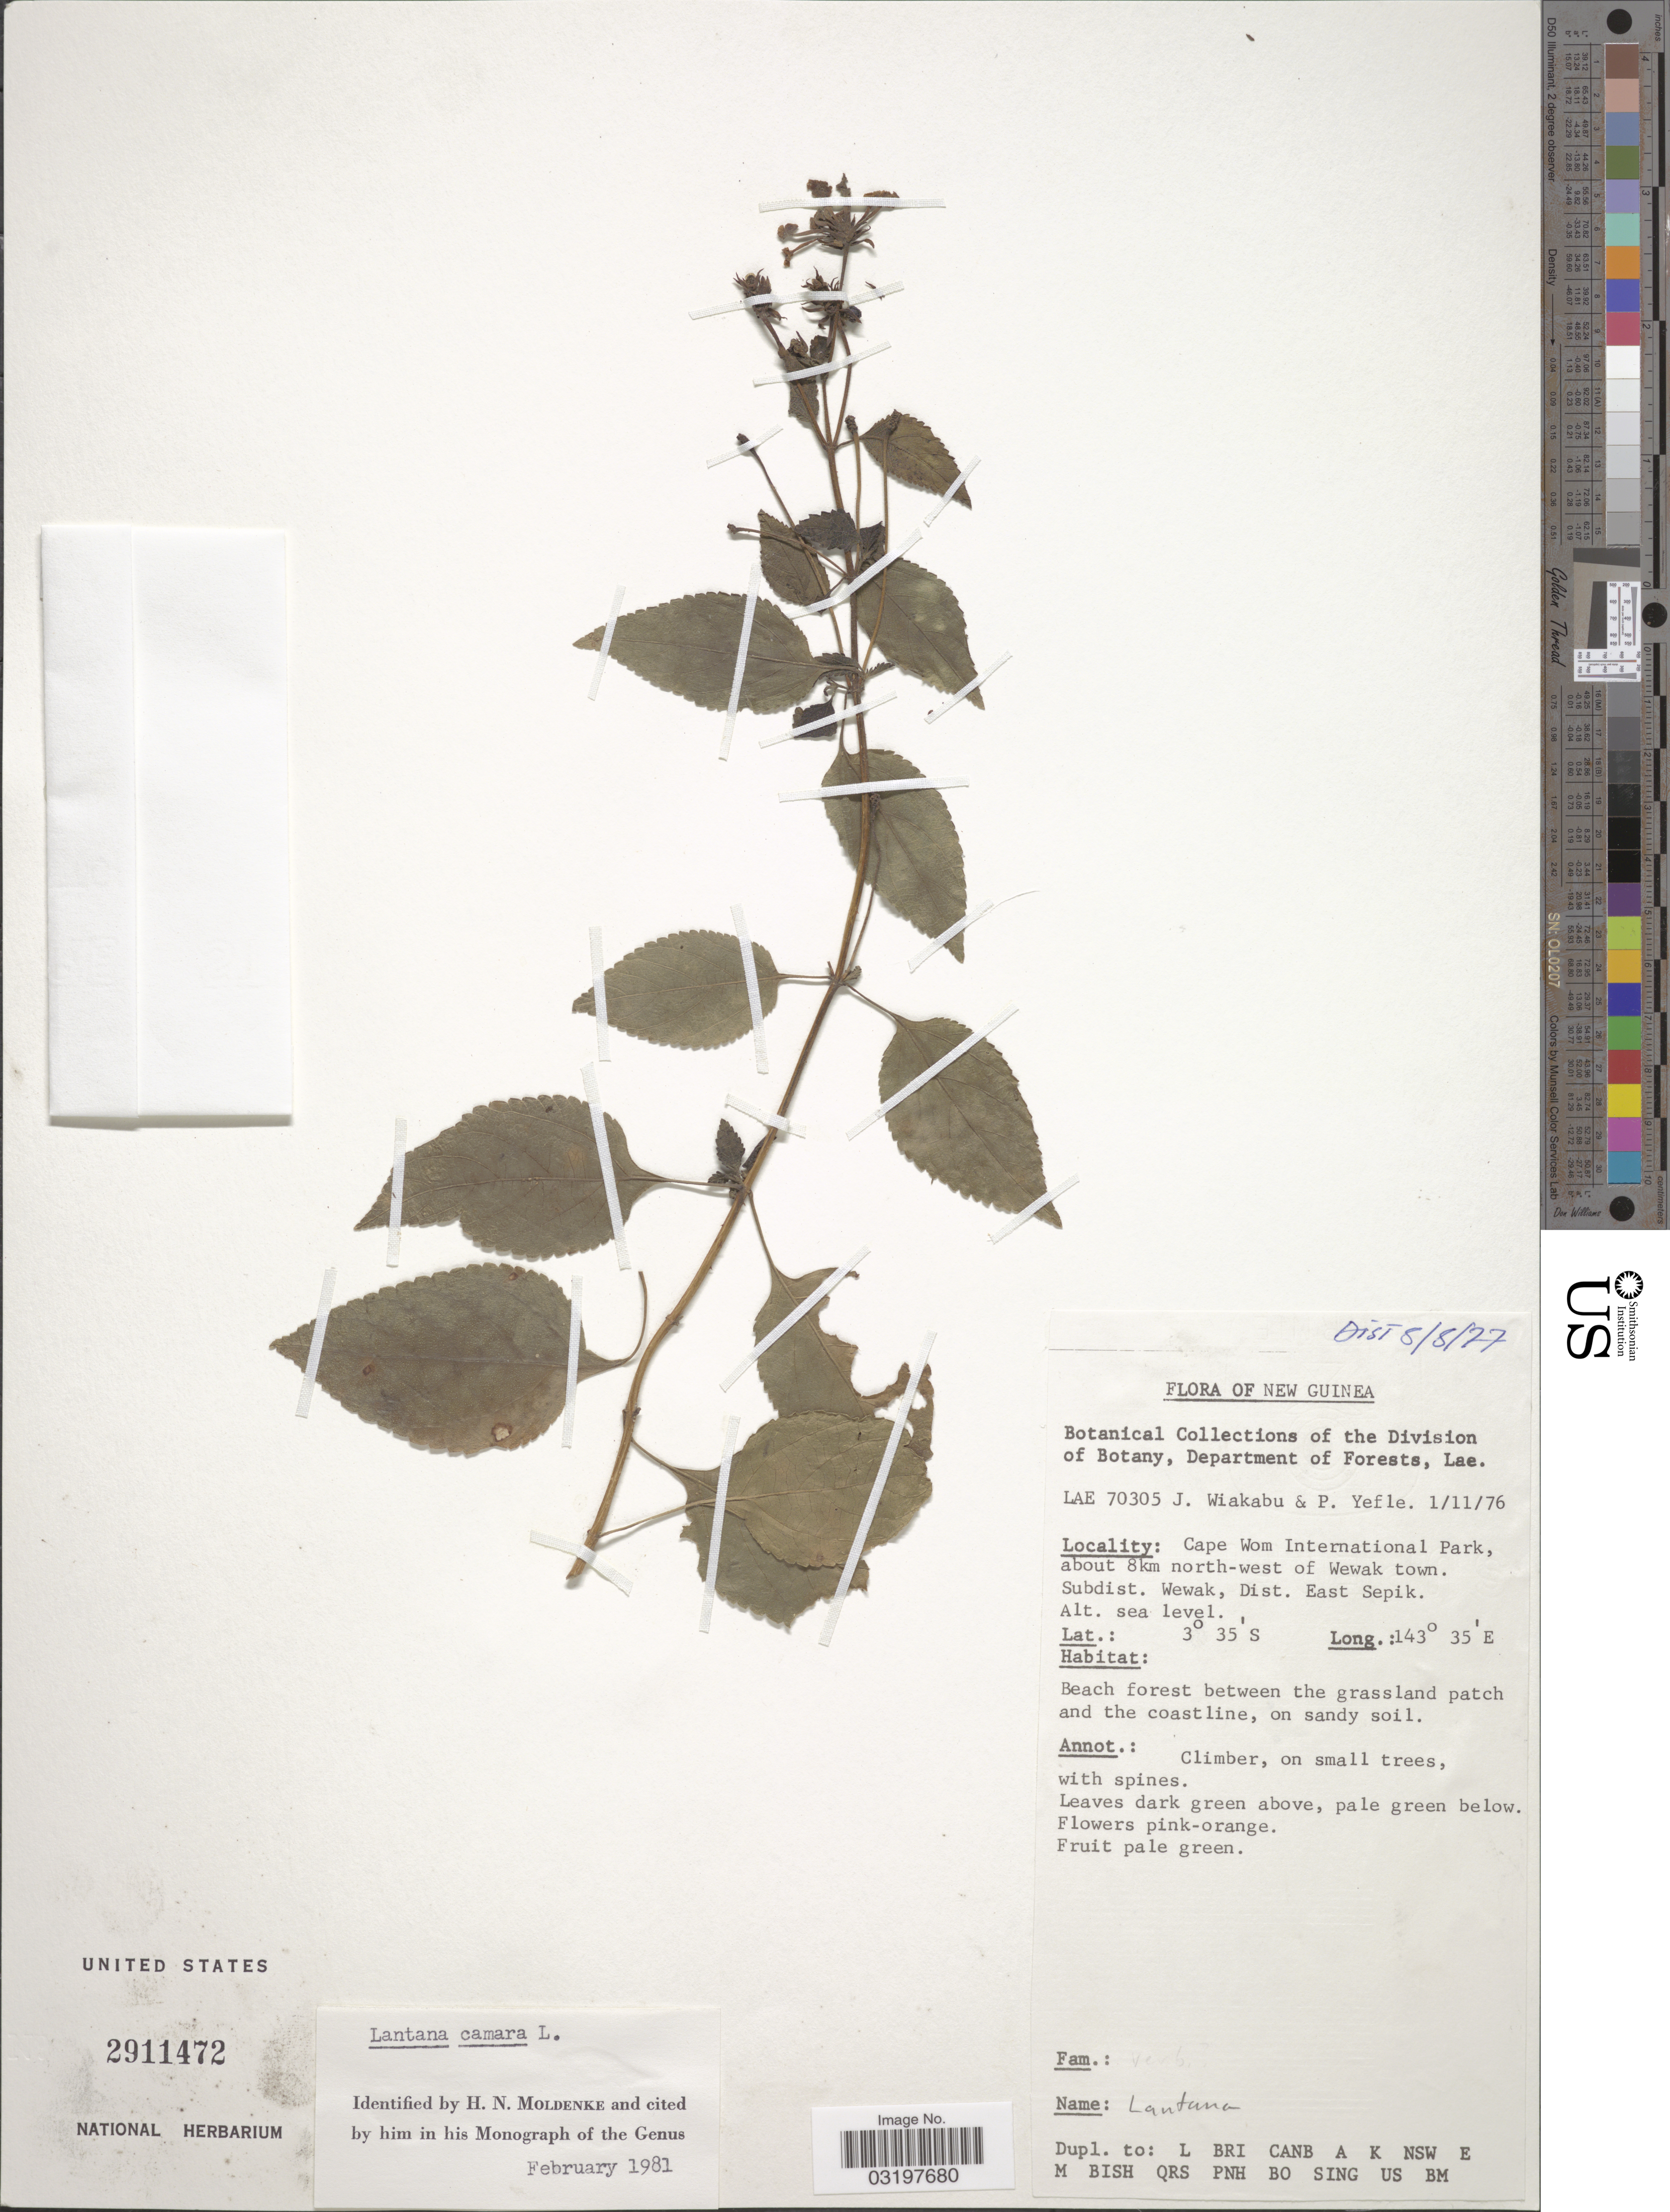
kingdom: Plantae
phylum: Tracheophyta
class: Magnoliopsida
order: Lamiales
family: Verbenaceae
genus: Lantana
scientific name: Lantana camara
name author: L.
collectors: J. Wiakabu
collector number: LAE70305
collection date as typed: Transcribed d/m/y: 1/11/76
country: Papua New Guinea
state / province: East Sepik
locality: New Guinea, Cape Wom International Park, about 8km north-west of Wewak town. Subdist. Wewak, Dist. East Sepik.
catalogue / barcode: US 2911472